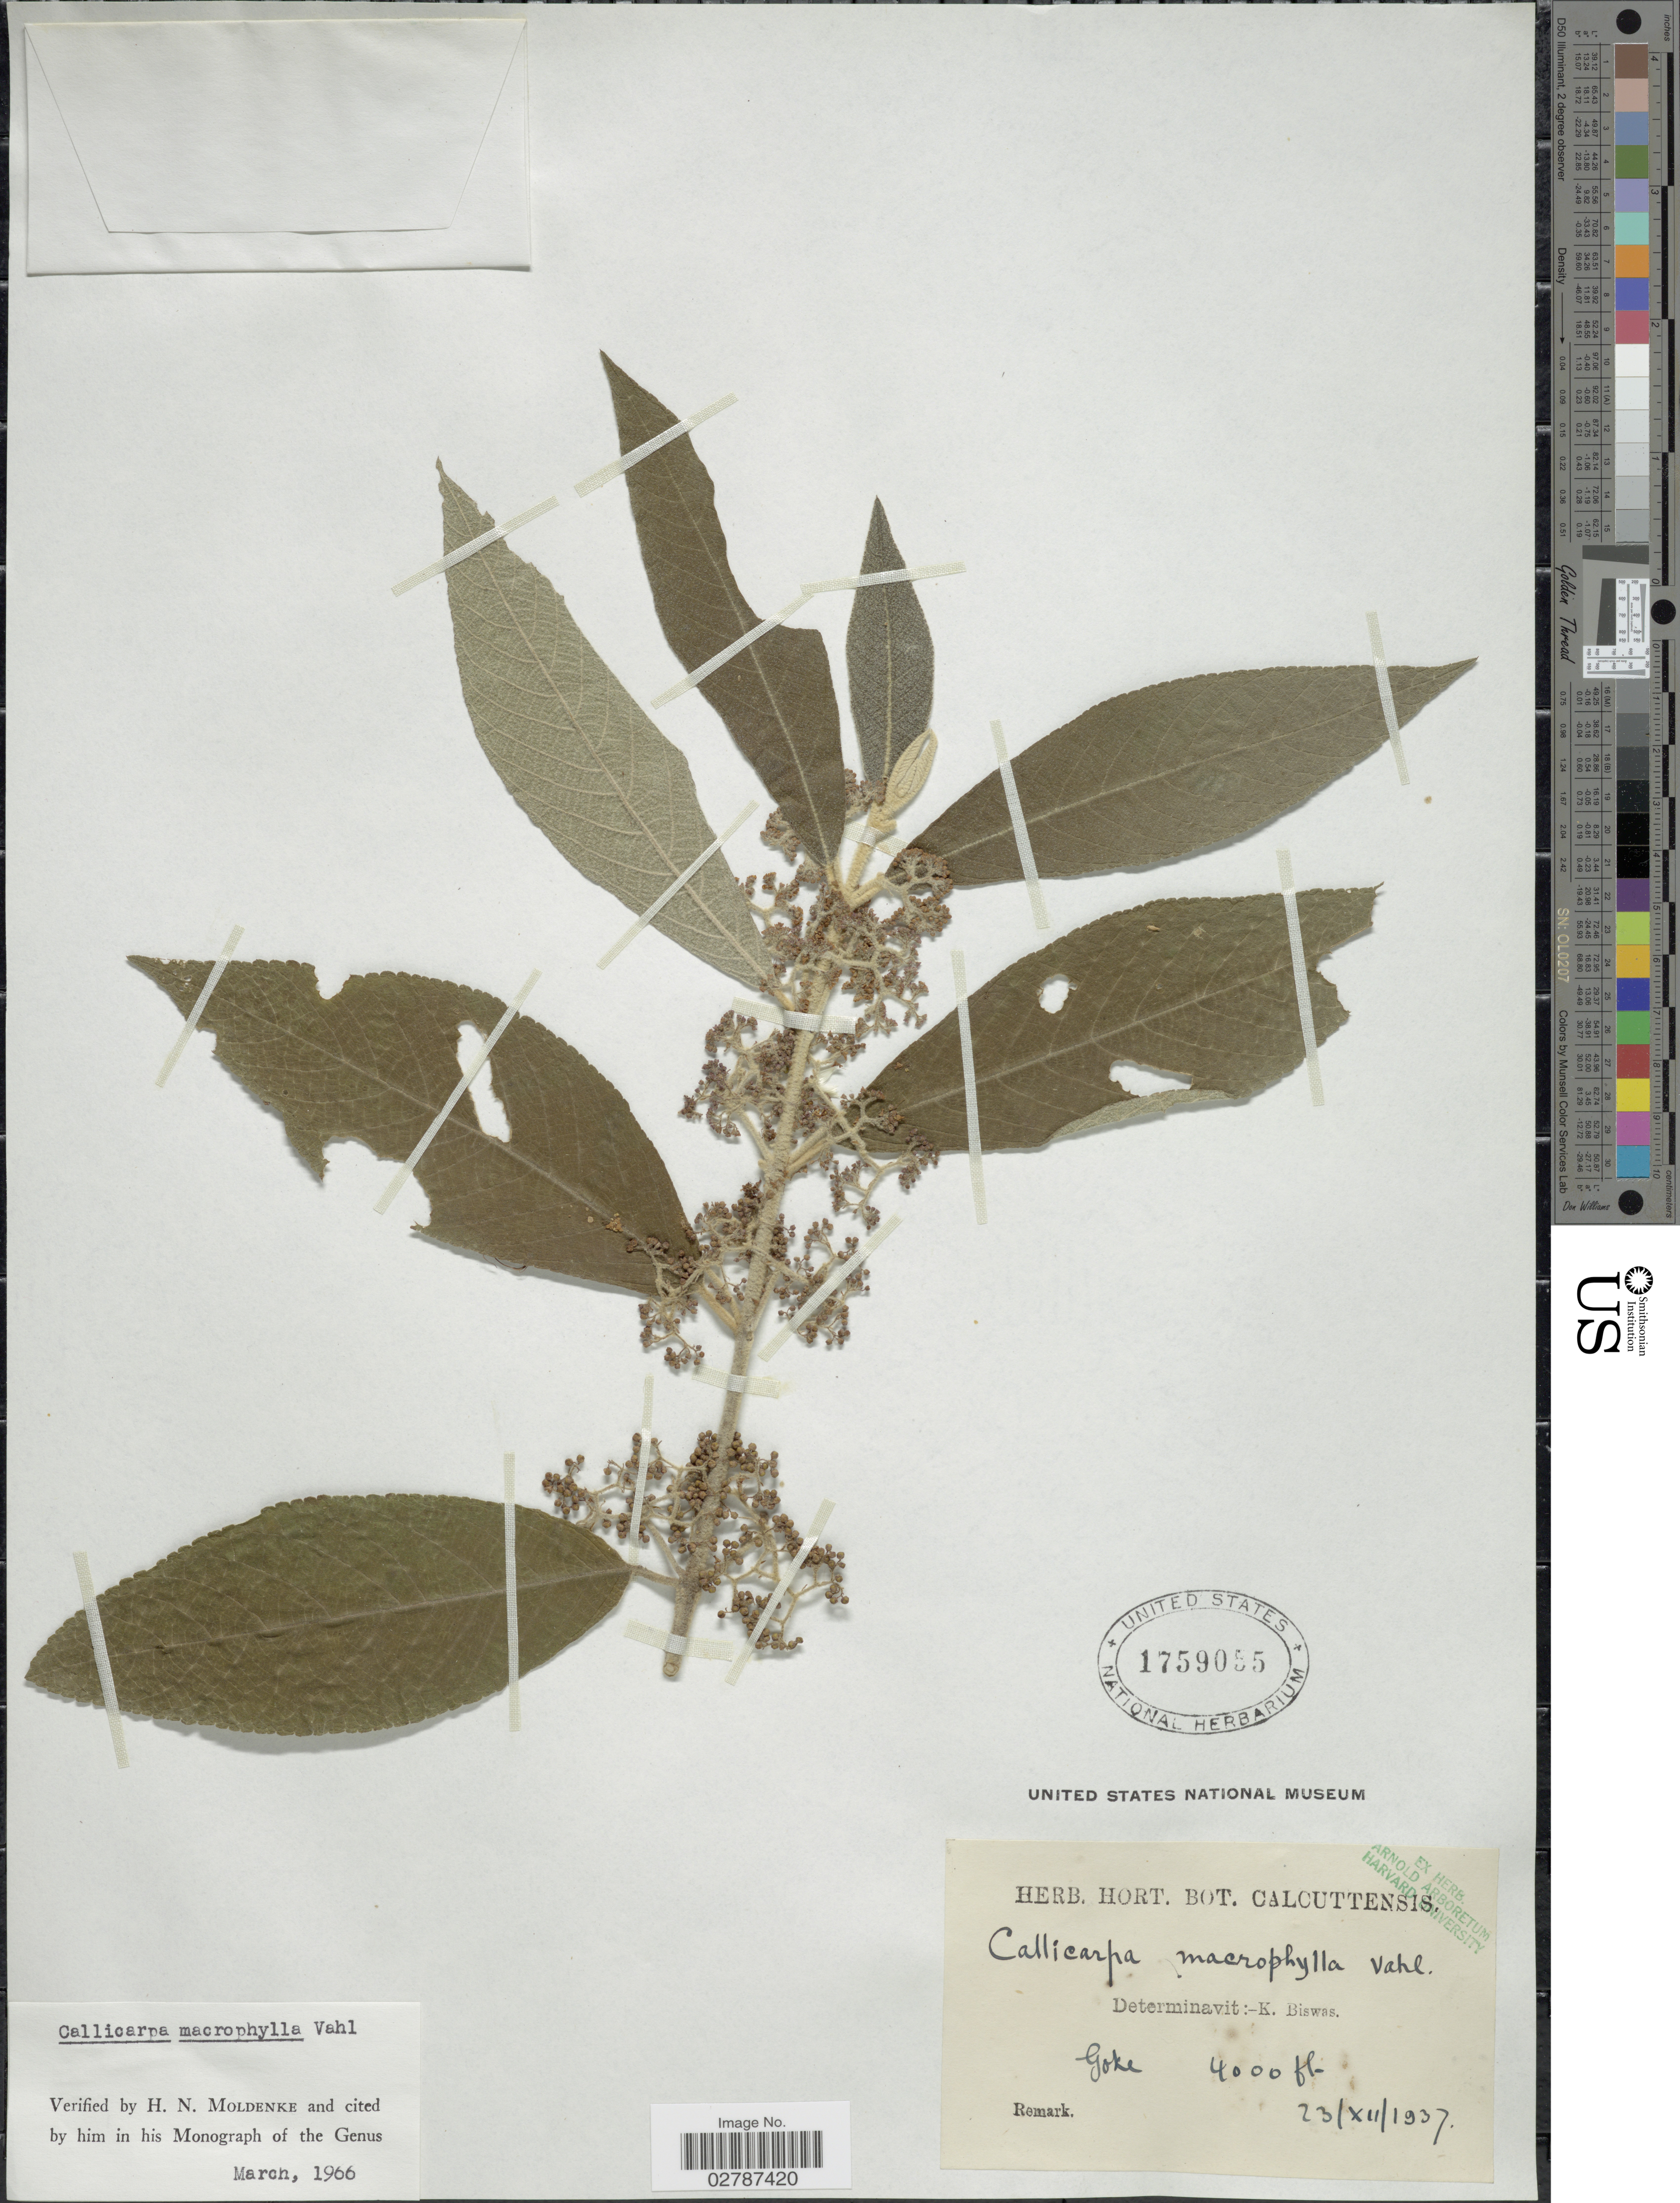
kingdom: Plantae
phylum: Tracheophyta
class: Magnoliopsida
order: Lamiales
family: Lamiaceae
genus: Callicarpa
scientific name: Callicarpa macrophylla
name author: Vahl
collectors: ex Herb. Hort. Bot. Calcuttensis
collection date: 1937-12-23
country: India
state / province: West Bengal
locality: Goke.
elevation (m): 1219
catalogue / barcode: US 1759055